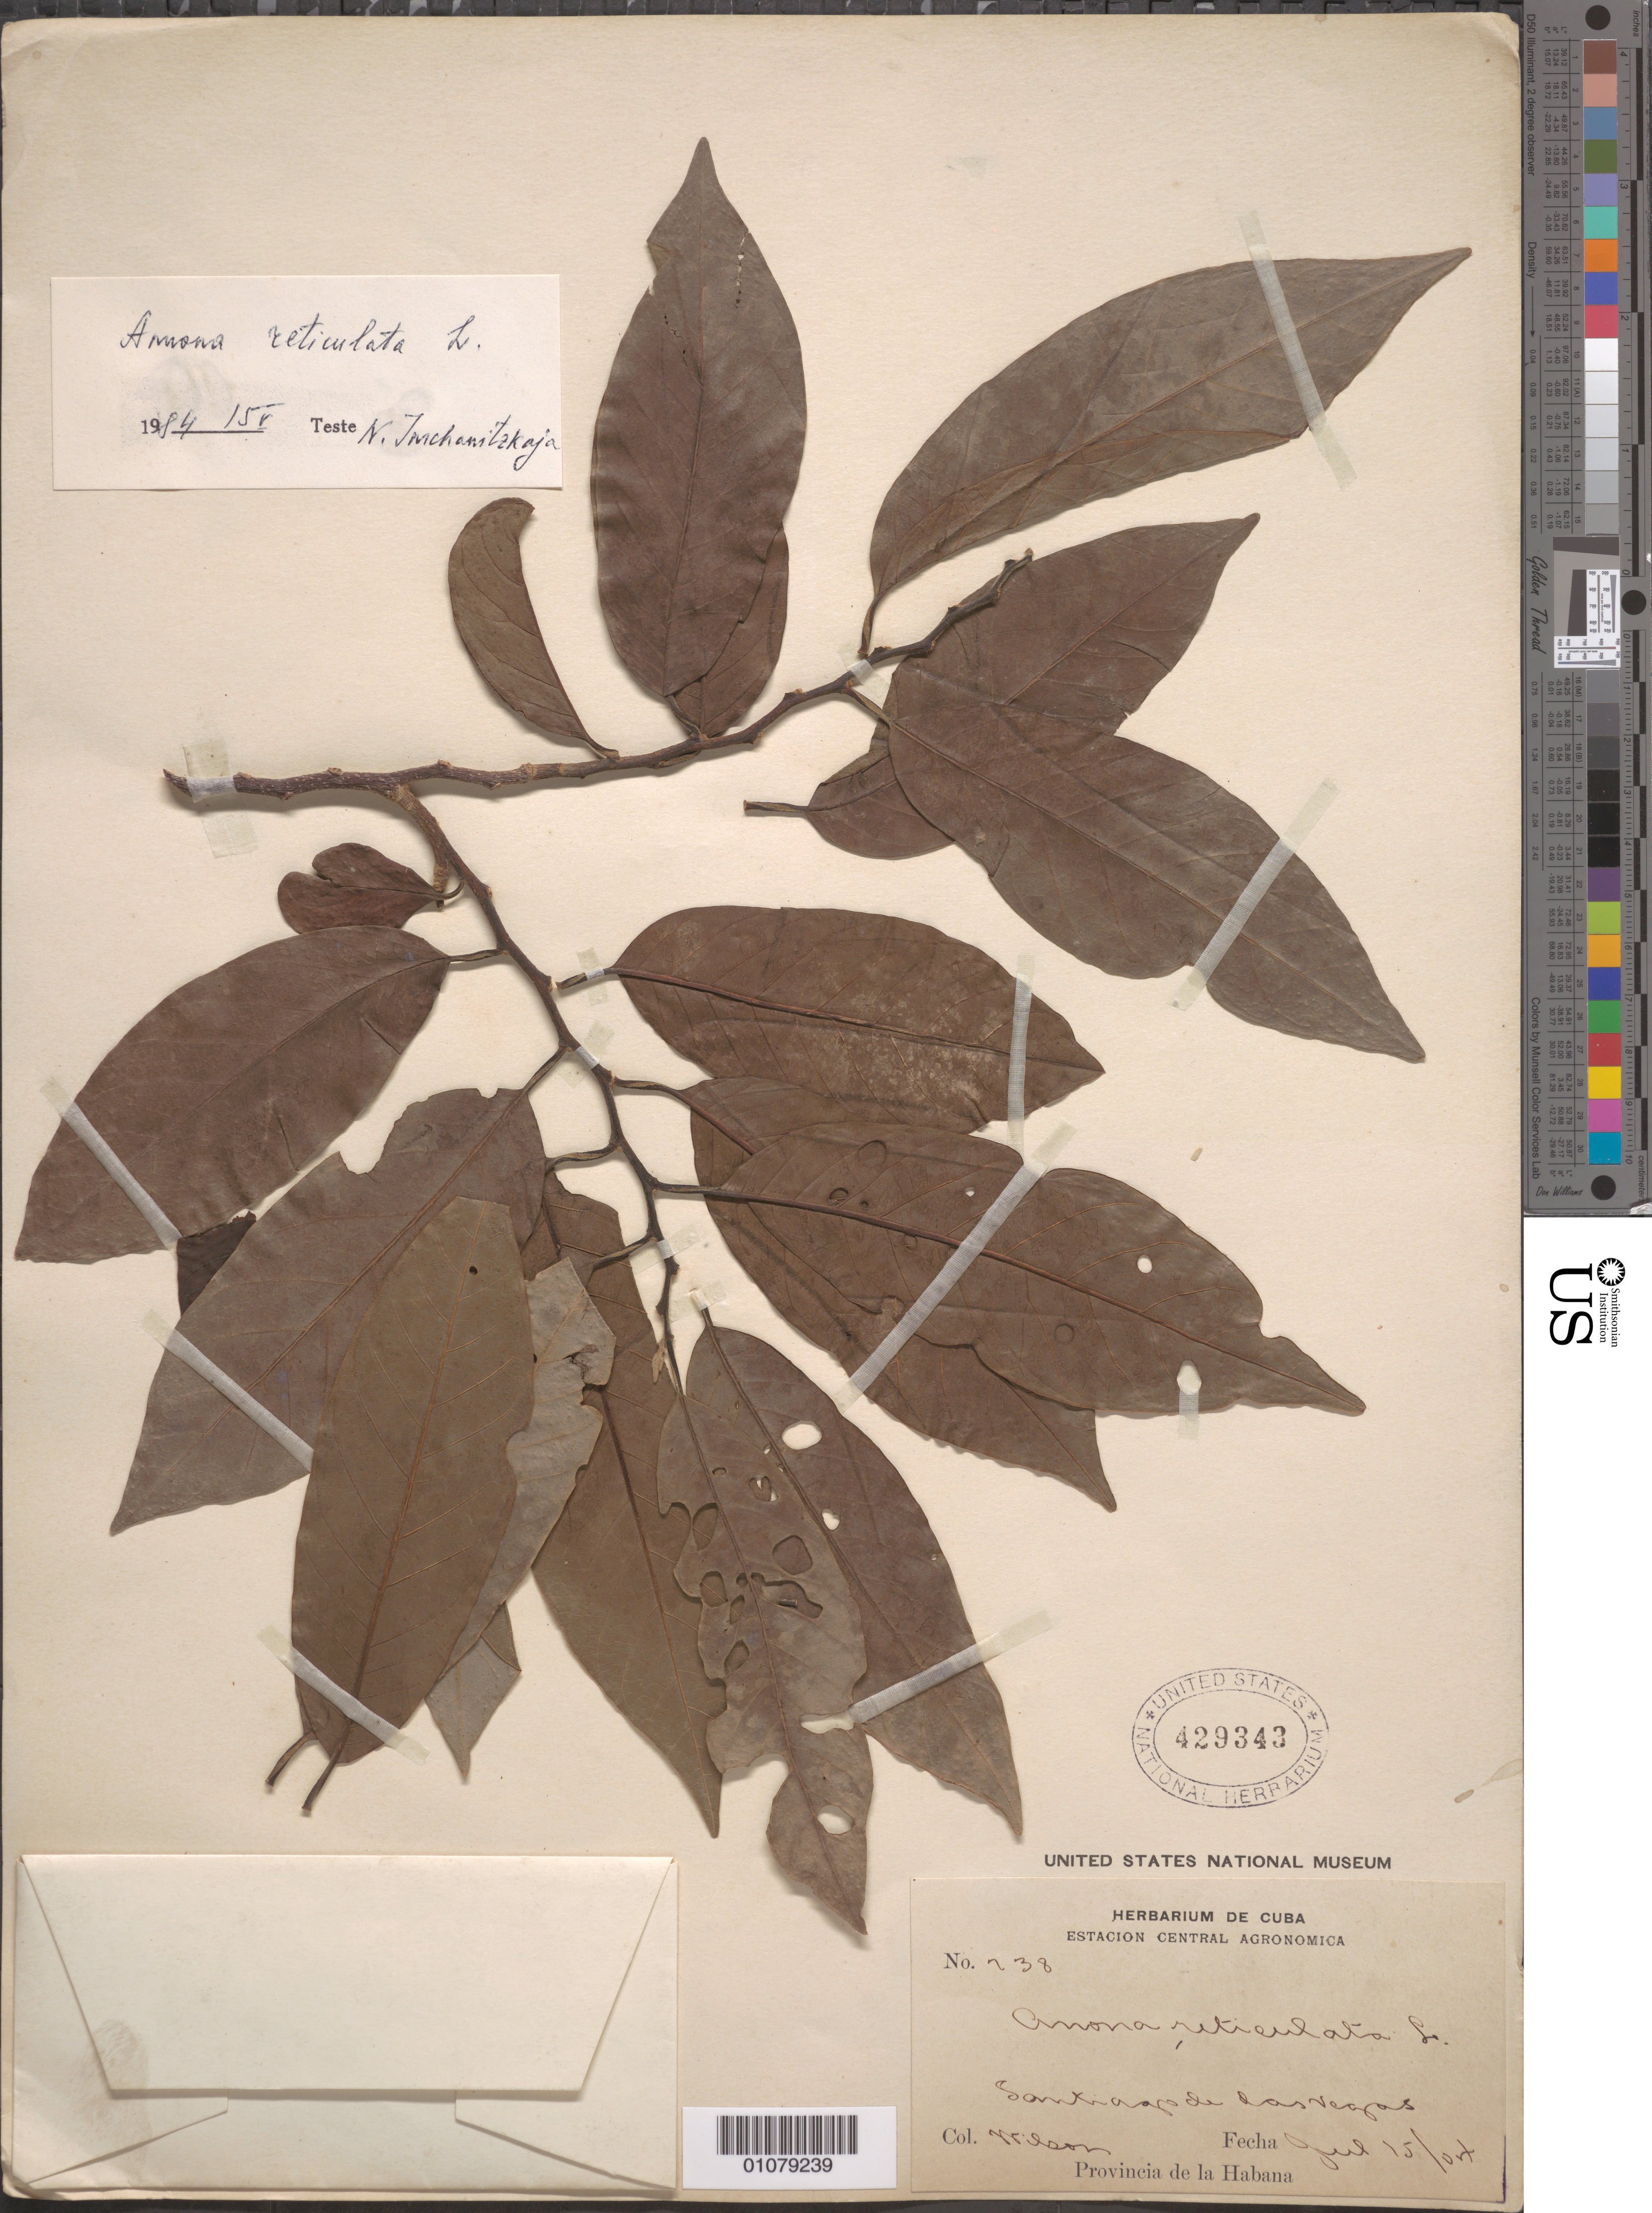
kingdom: Plantae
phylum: Tracheophyta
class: Magnoliopsida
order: Magnoliales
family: Annonaceae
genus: Annona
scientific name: Annona reticulata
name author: L.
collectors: -- Wilson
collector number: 238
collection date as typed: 15 Jul 1904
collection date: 1904-07-15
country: Cuba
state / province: La Habana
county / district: Municipio Boyeros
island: Cuba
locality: Santiago de las Vegas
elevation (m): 97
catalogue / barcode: US 429343